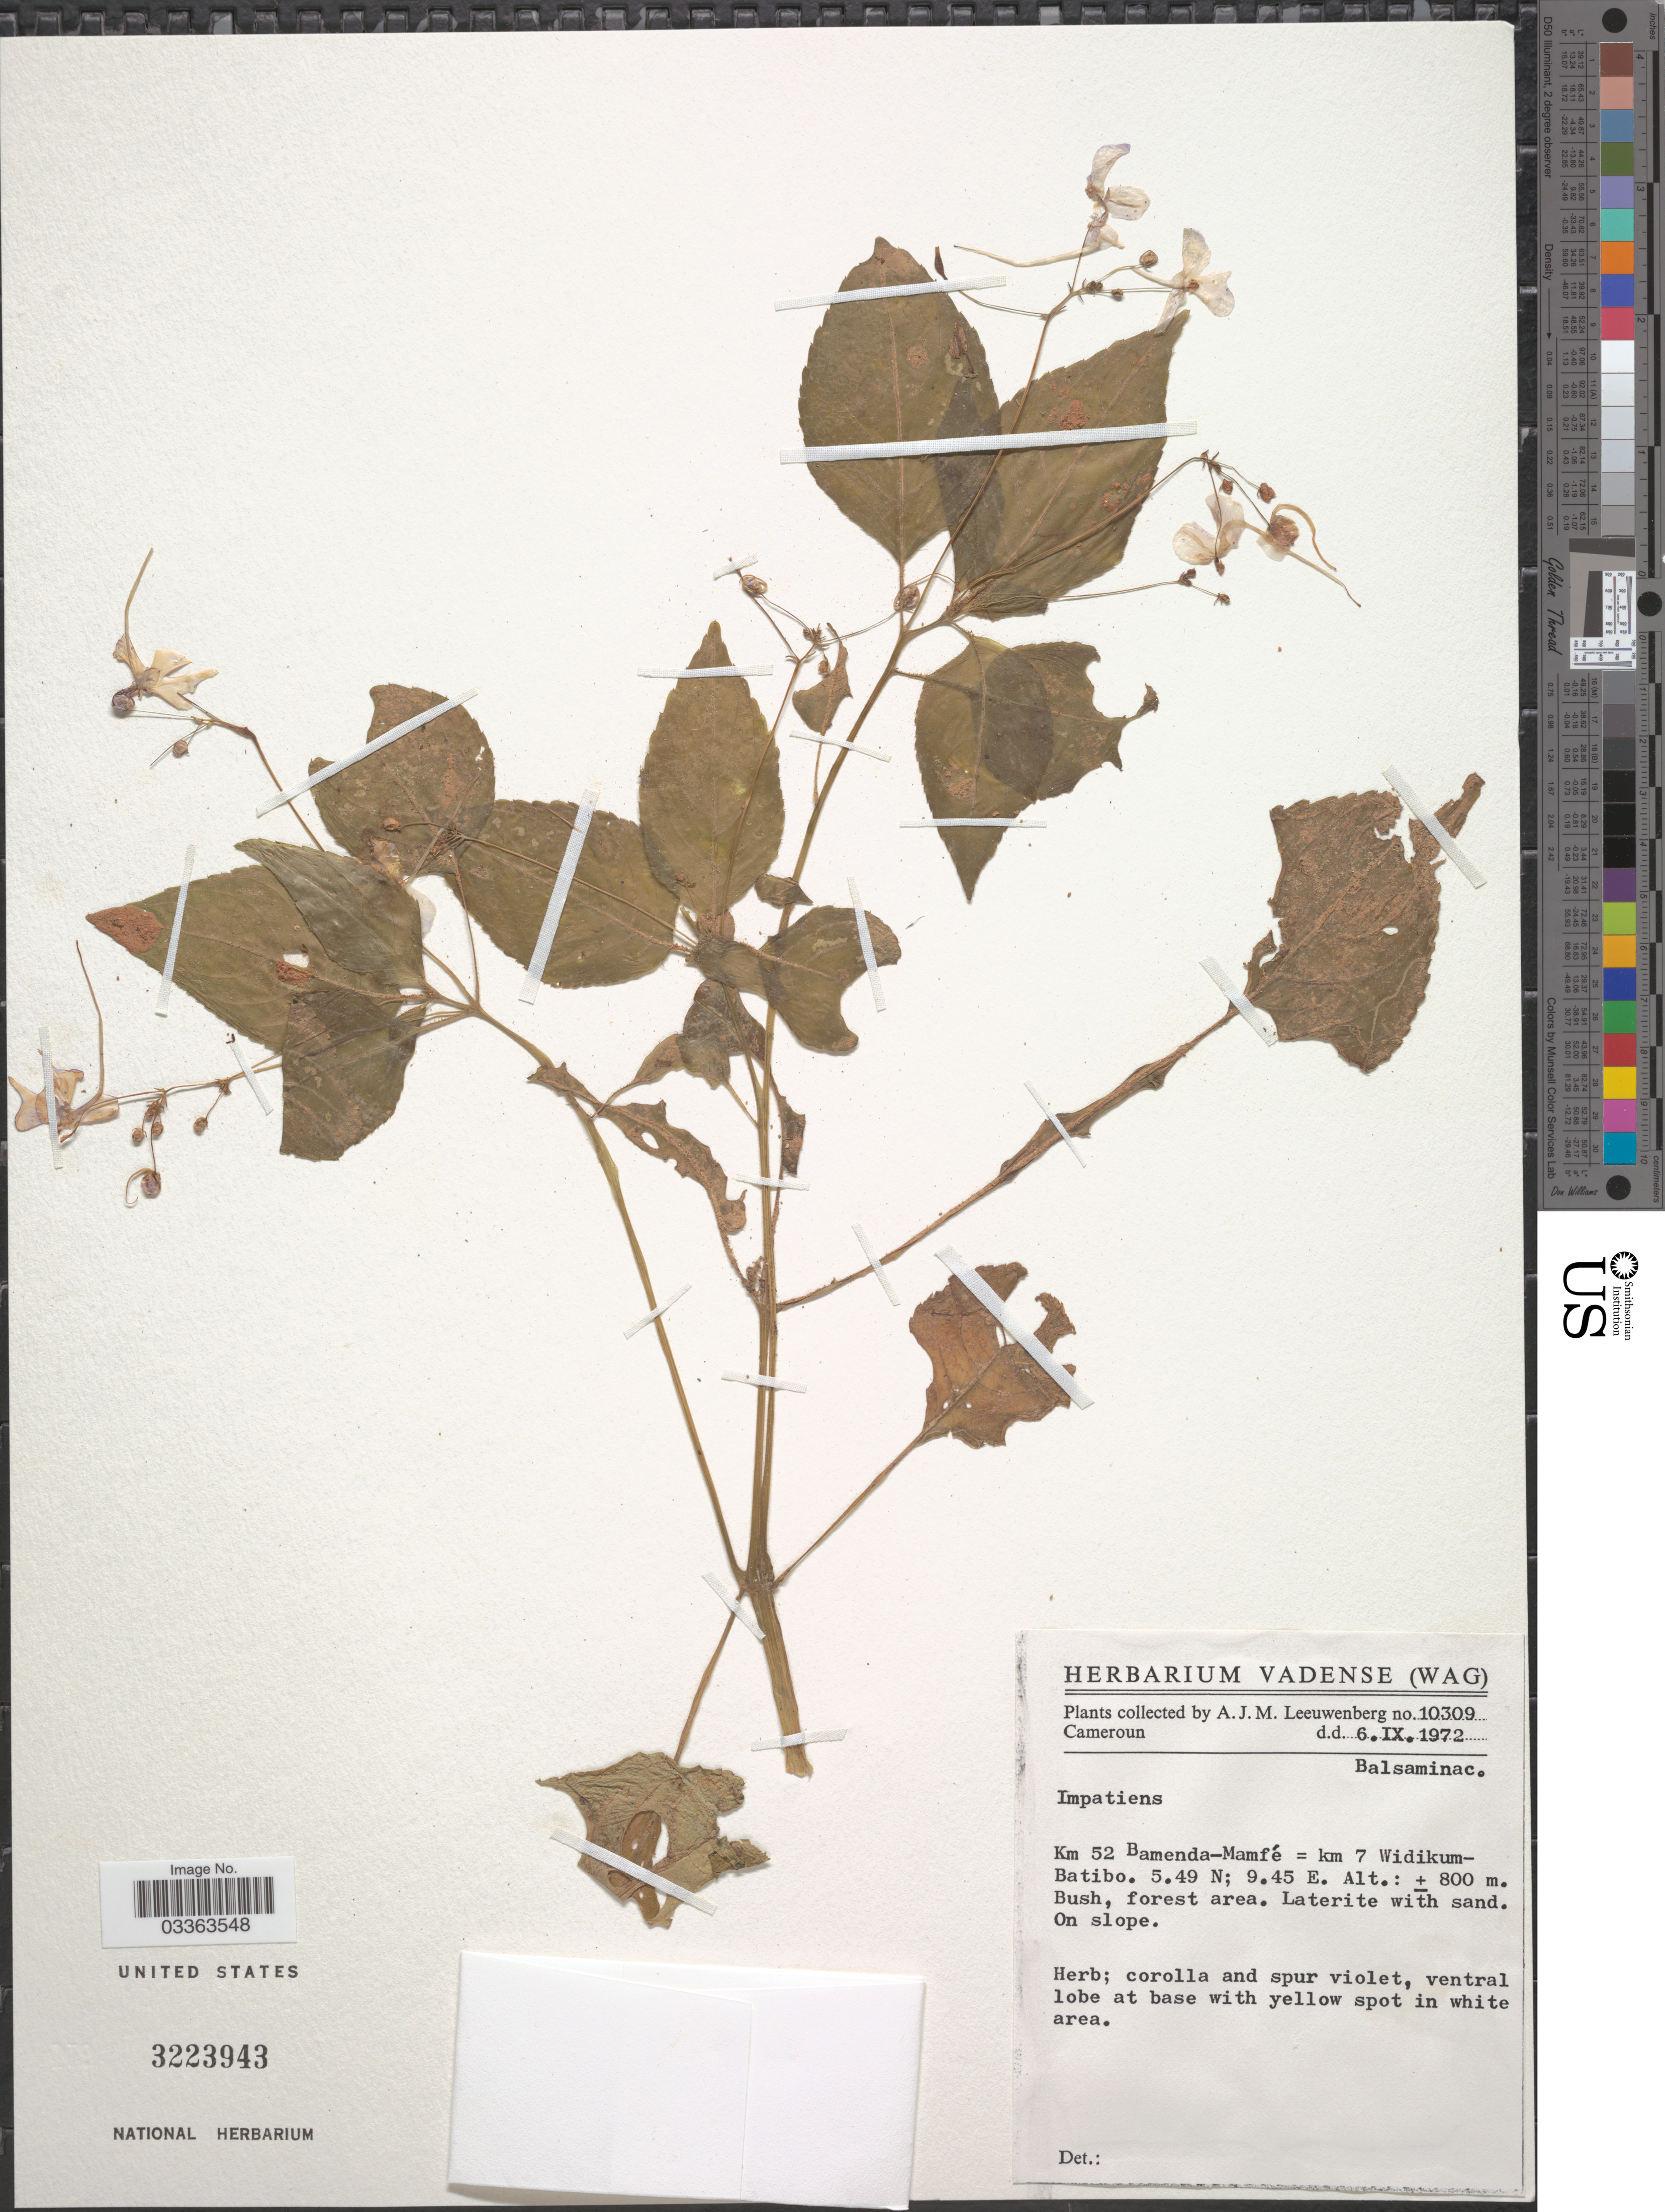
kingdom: Plantae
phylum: Tracheophyta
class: Magnoliopsida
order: Ericales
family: Balsaminaceae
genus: Impatiens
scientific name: Impatiens sp.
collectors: A. J. M. Leeuwenberg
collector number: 10309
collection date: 1972-09-06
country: Cameroon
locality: Km 52 Bamenda-Mamfé = km 7 Widikum-Batibo.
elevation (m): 800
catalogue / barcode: US 3223943